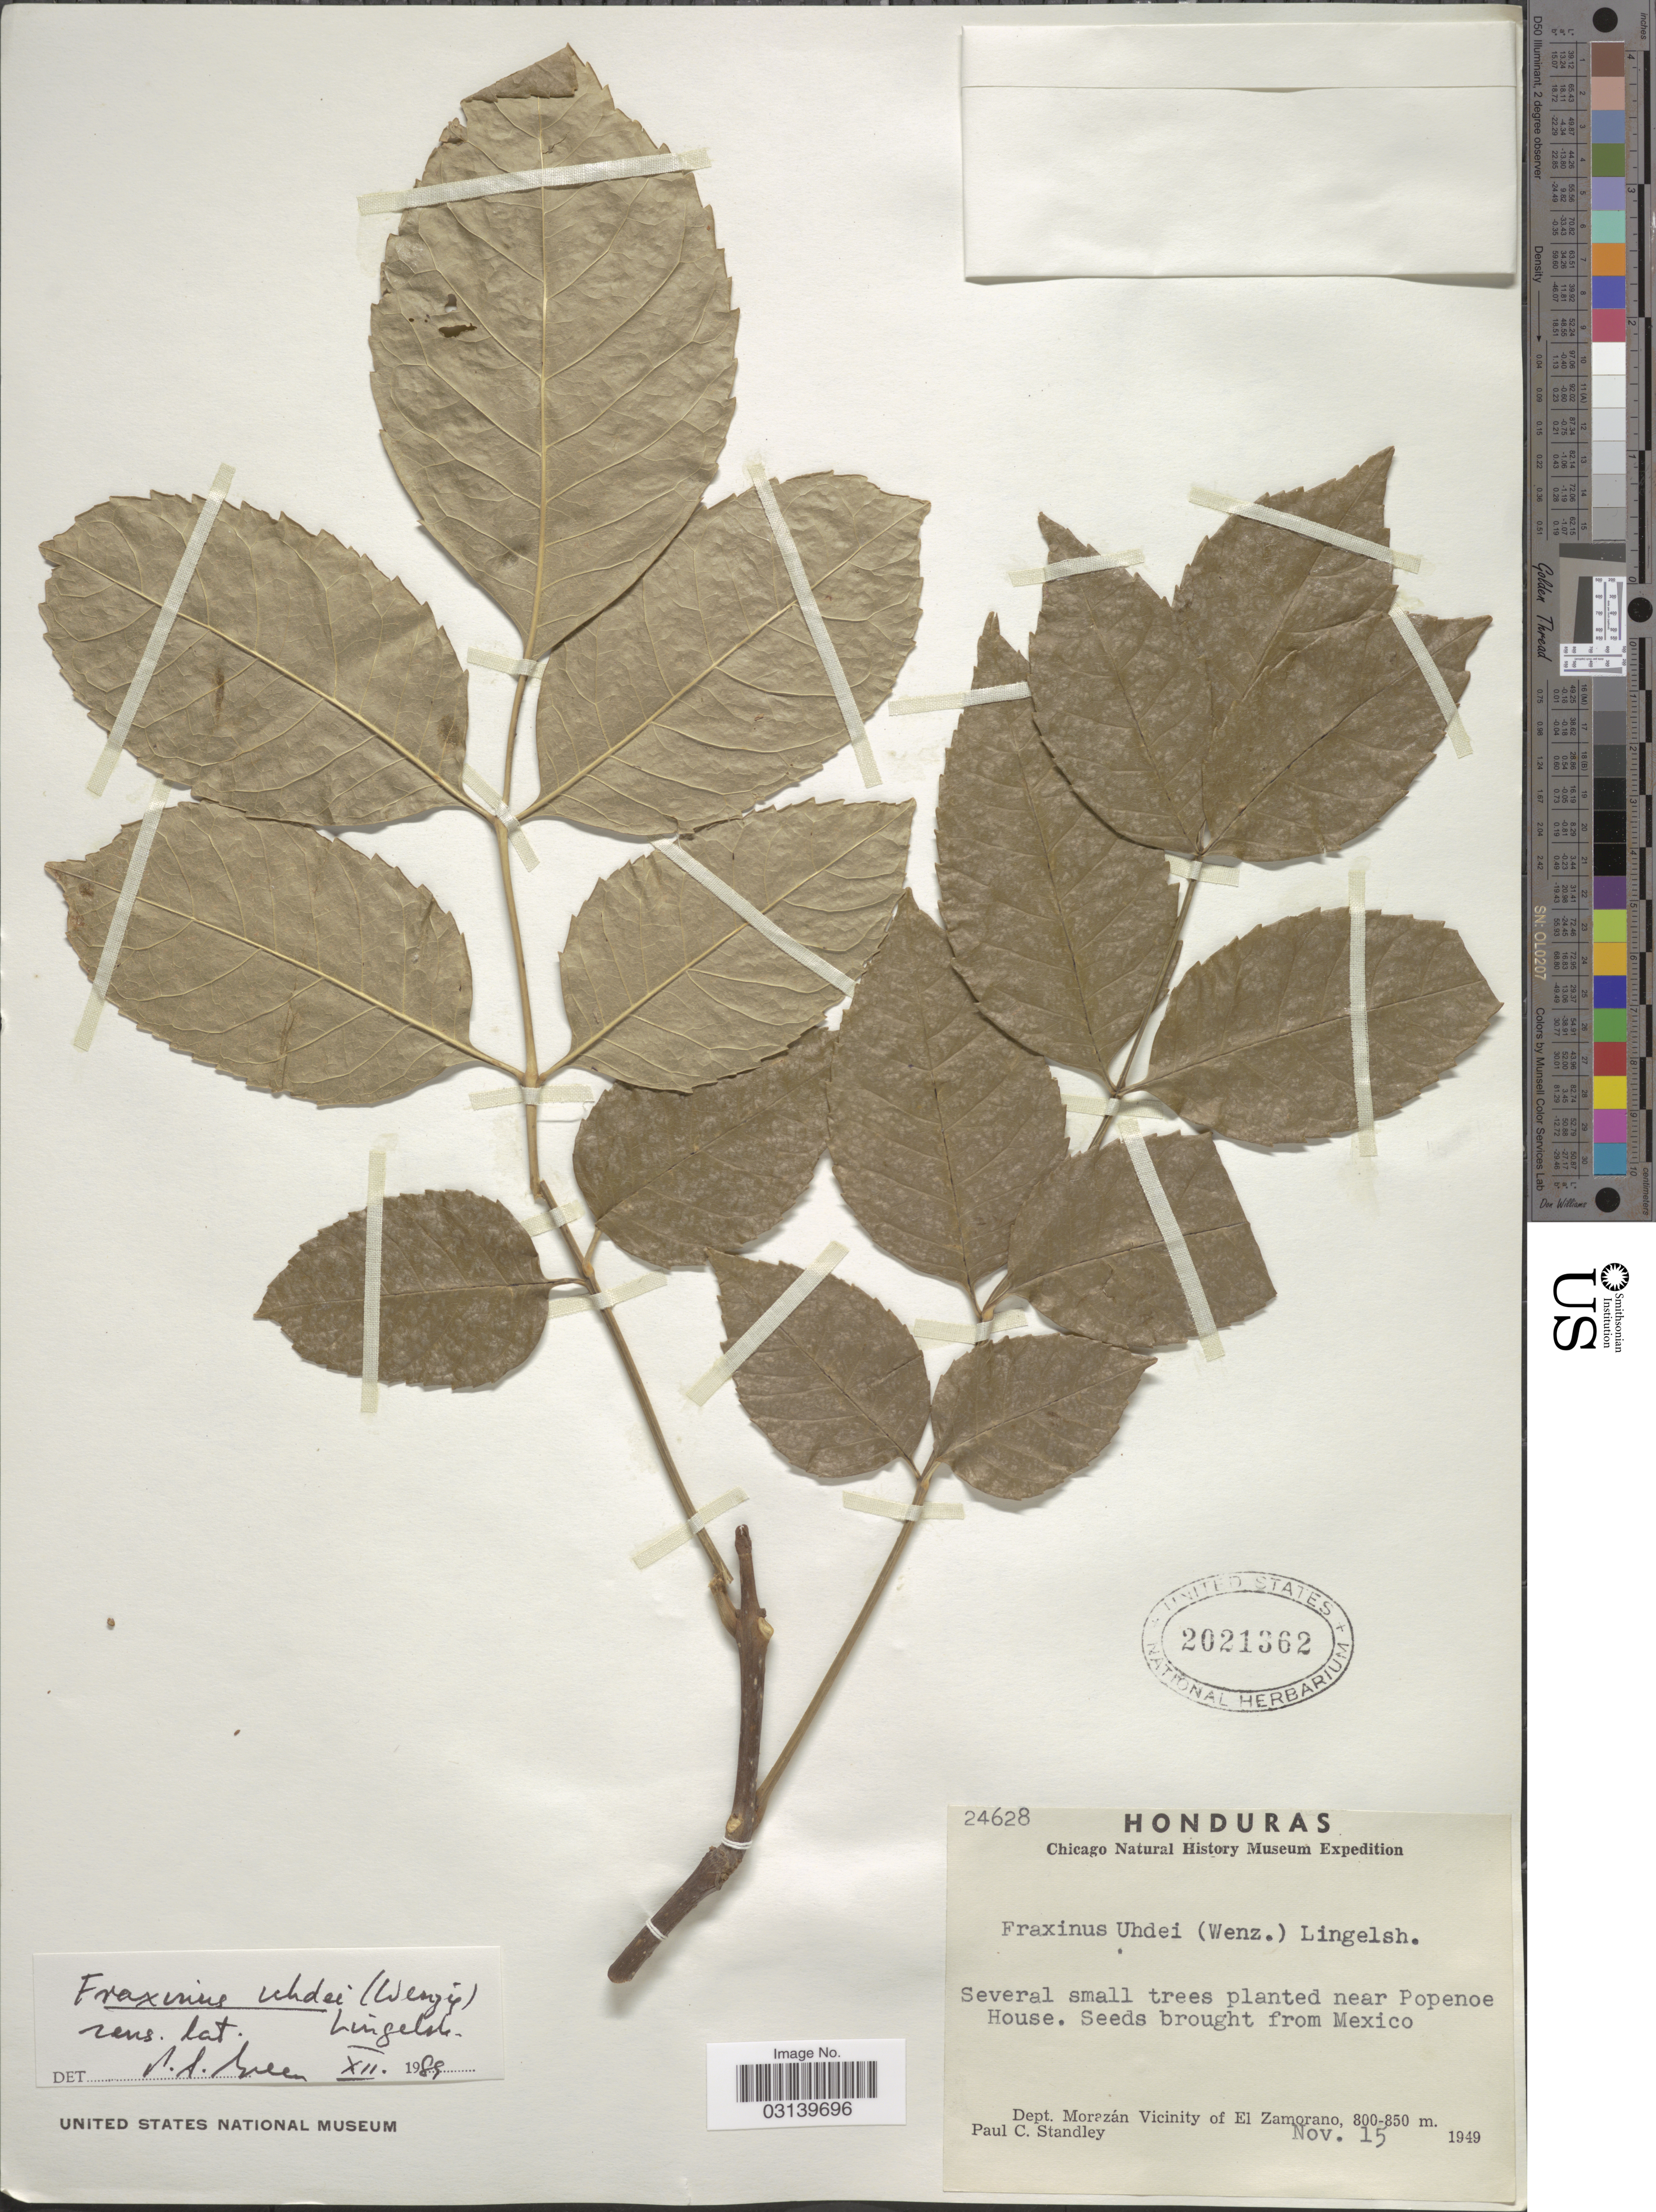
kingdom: Plantae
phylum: Tracheophyta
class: Magnoliopsida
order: Lamiales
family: Oleaceae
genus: Fraxinus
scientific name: Fraxinus uhdei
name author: (Wenz.) Lingelsh.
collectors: P. C. Standley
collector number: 24628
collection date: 1949-11-15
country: Honduras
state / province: Fco. Morazán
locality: Near Popenoe House. Dept. Morazán Vicinity of El Zamorano.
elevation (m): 800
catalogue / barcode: US 2021362